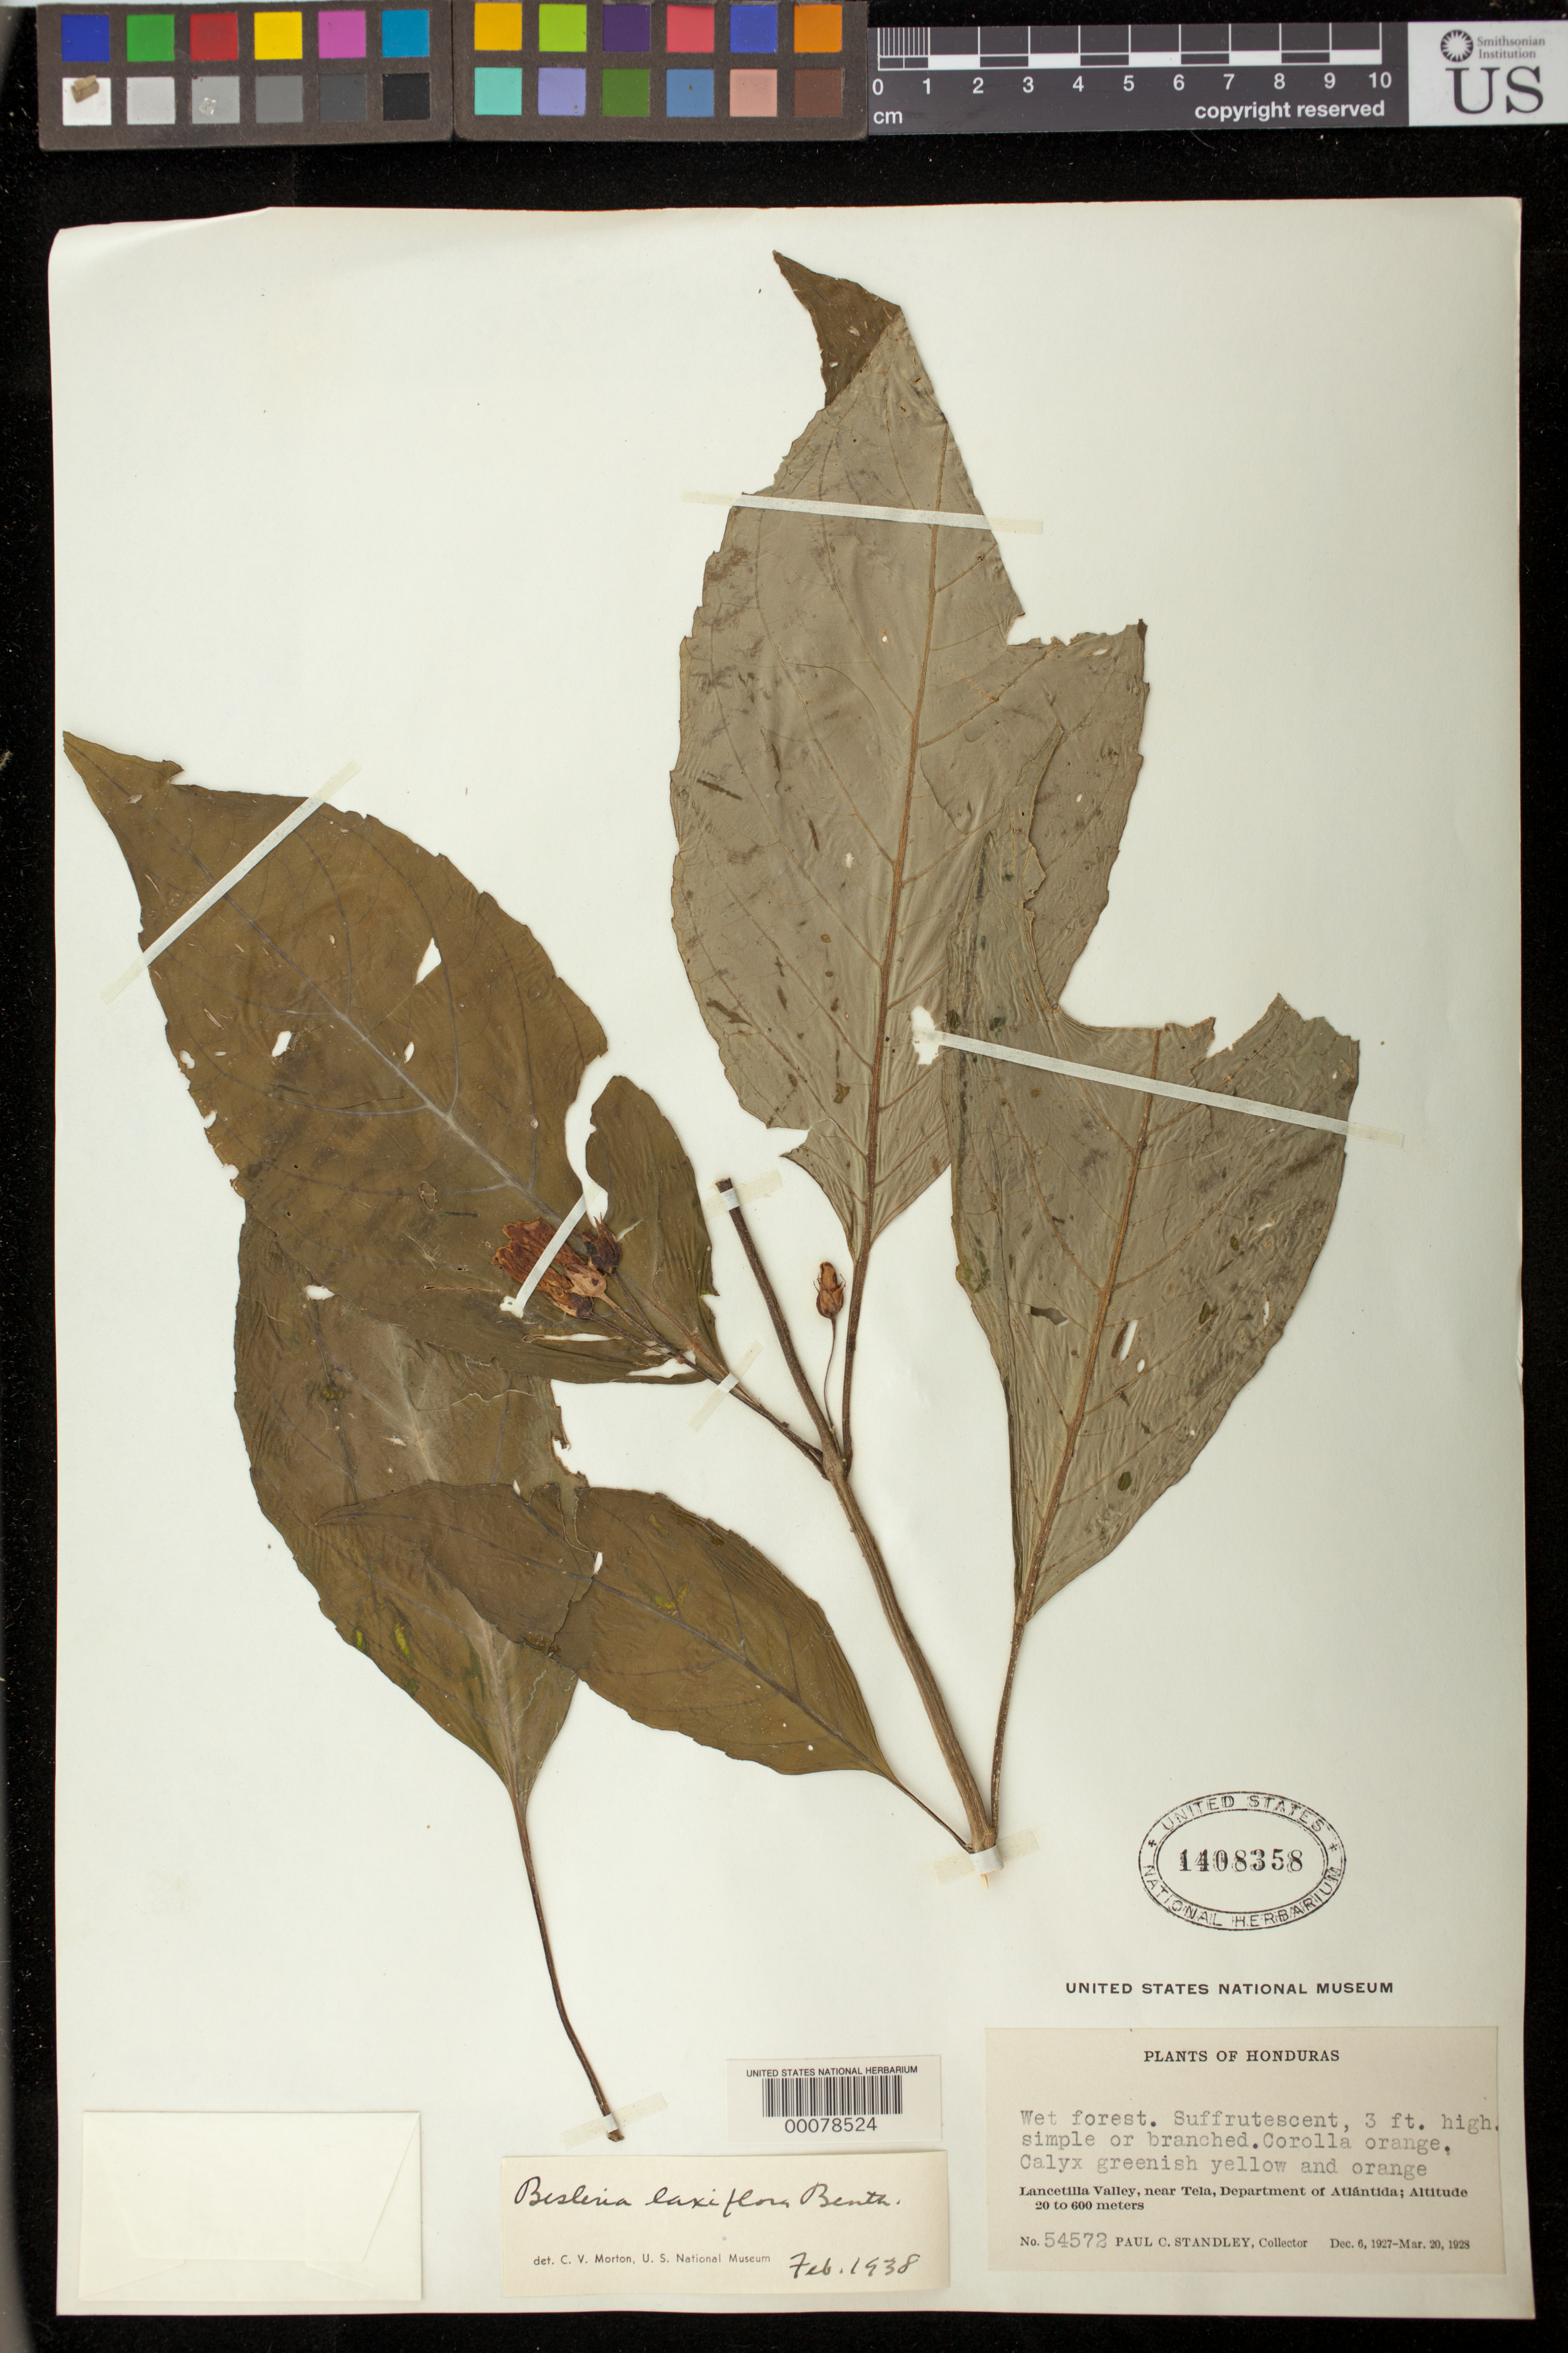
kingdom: Plantae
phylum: Tracheophyta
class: Magnoliopsida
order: Lamiales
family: Gesneriaceae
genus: Besleria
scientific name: Besleria laxiflora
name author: Benth.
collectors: P. C. Standley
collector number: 54572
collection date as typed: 1927-28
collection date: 1927/1928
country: Honduras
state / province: Atlántida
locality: Lancetilla valley, near Tela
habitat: Wet forest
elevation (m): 20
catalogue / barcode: US 1408358